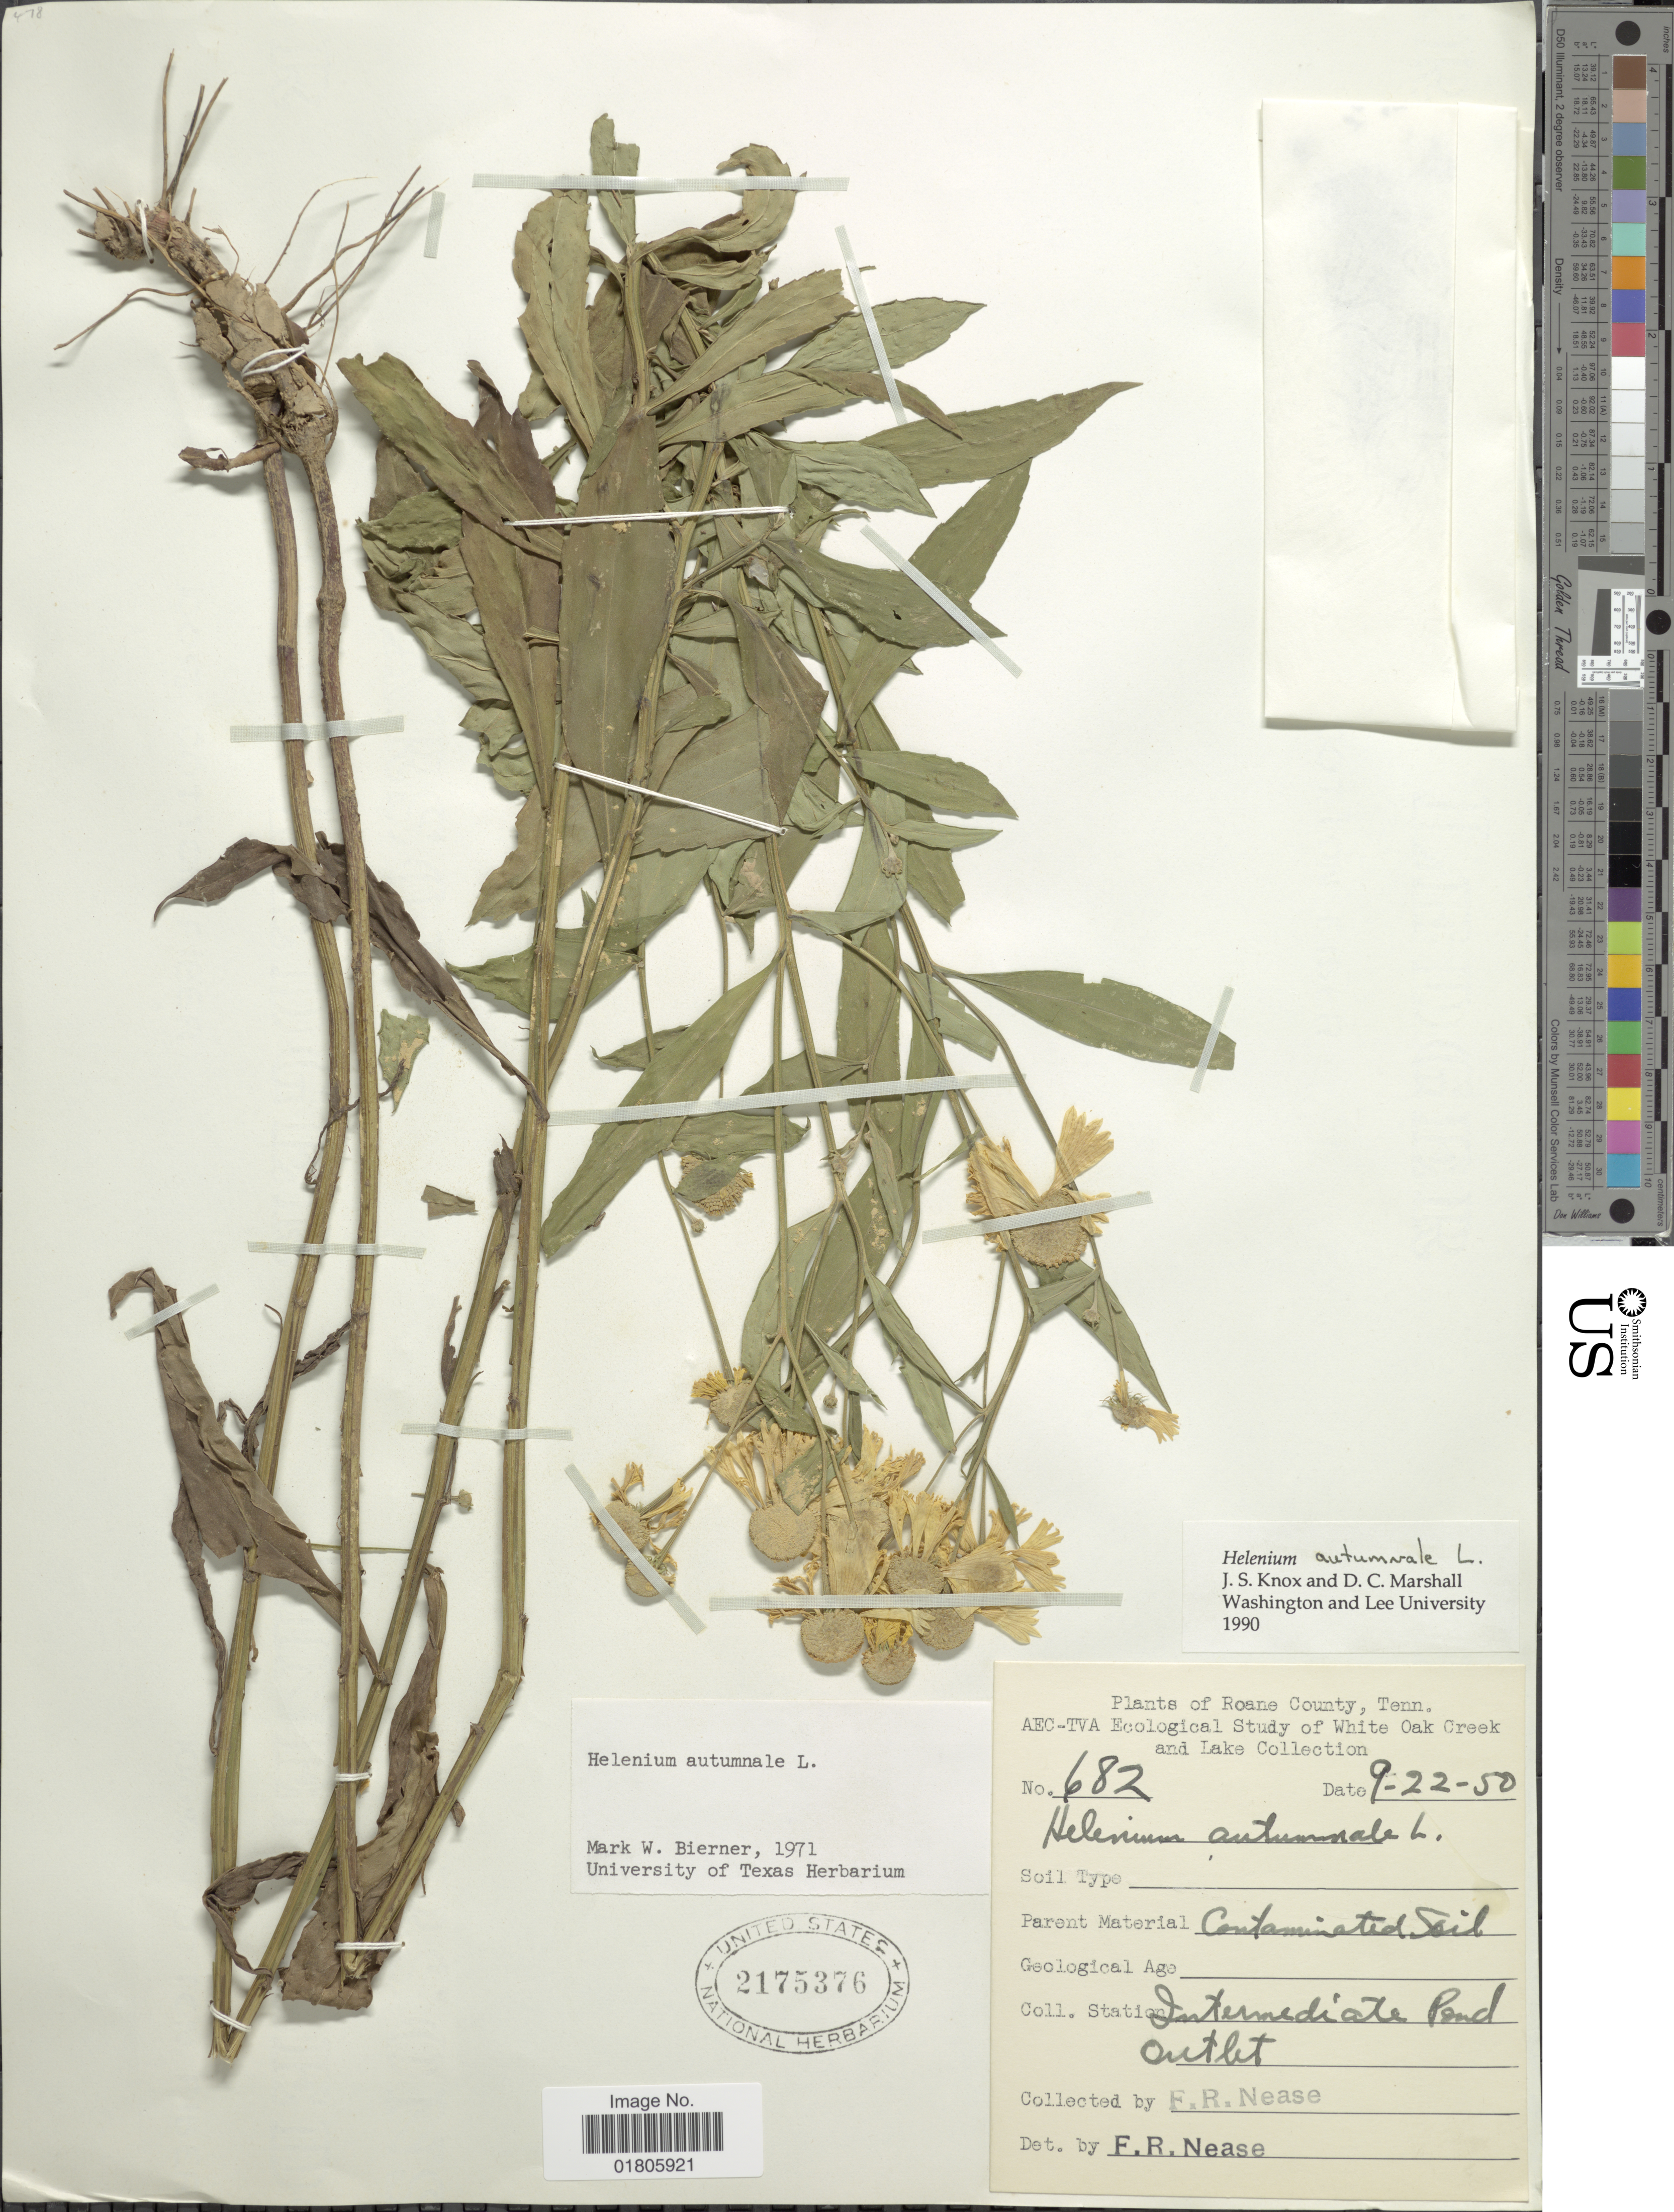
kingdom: Plantae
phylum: Tracheophyta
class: Magnoliopsida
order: Asterales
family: Asteraceae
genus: Helenium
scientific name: Helenium autumnale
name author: L.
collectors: F. Nease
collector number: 682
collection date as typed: Transcribed d/m/y: 22/9/50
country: United States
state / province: Tennessee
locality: Roane County, White Oak Creek and Lake Collection. Intermediate Pond Outlet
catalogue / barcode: US 2175376